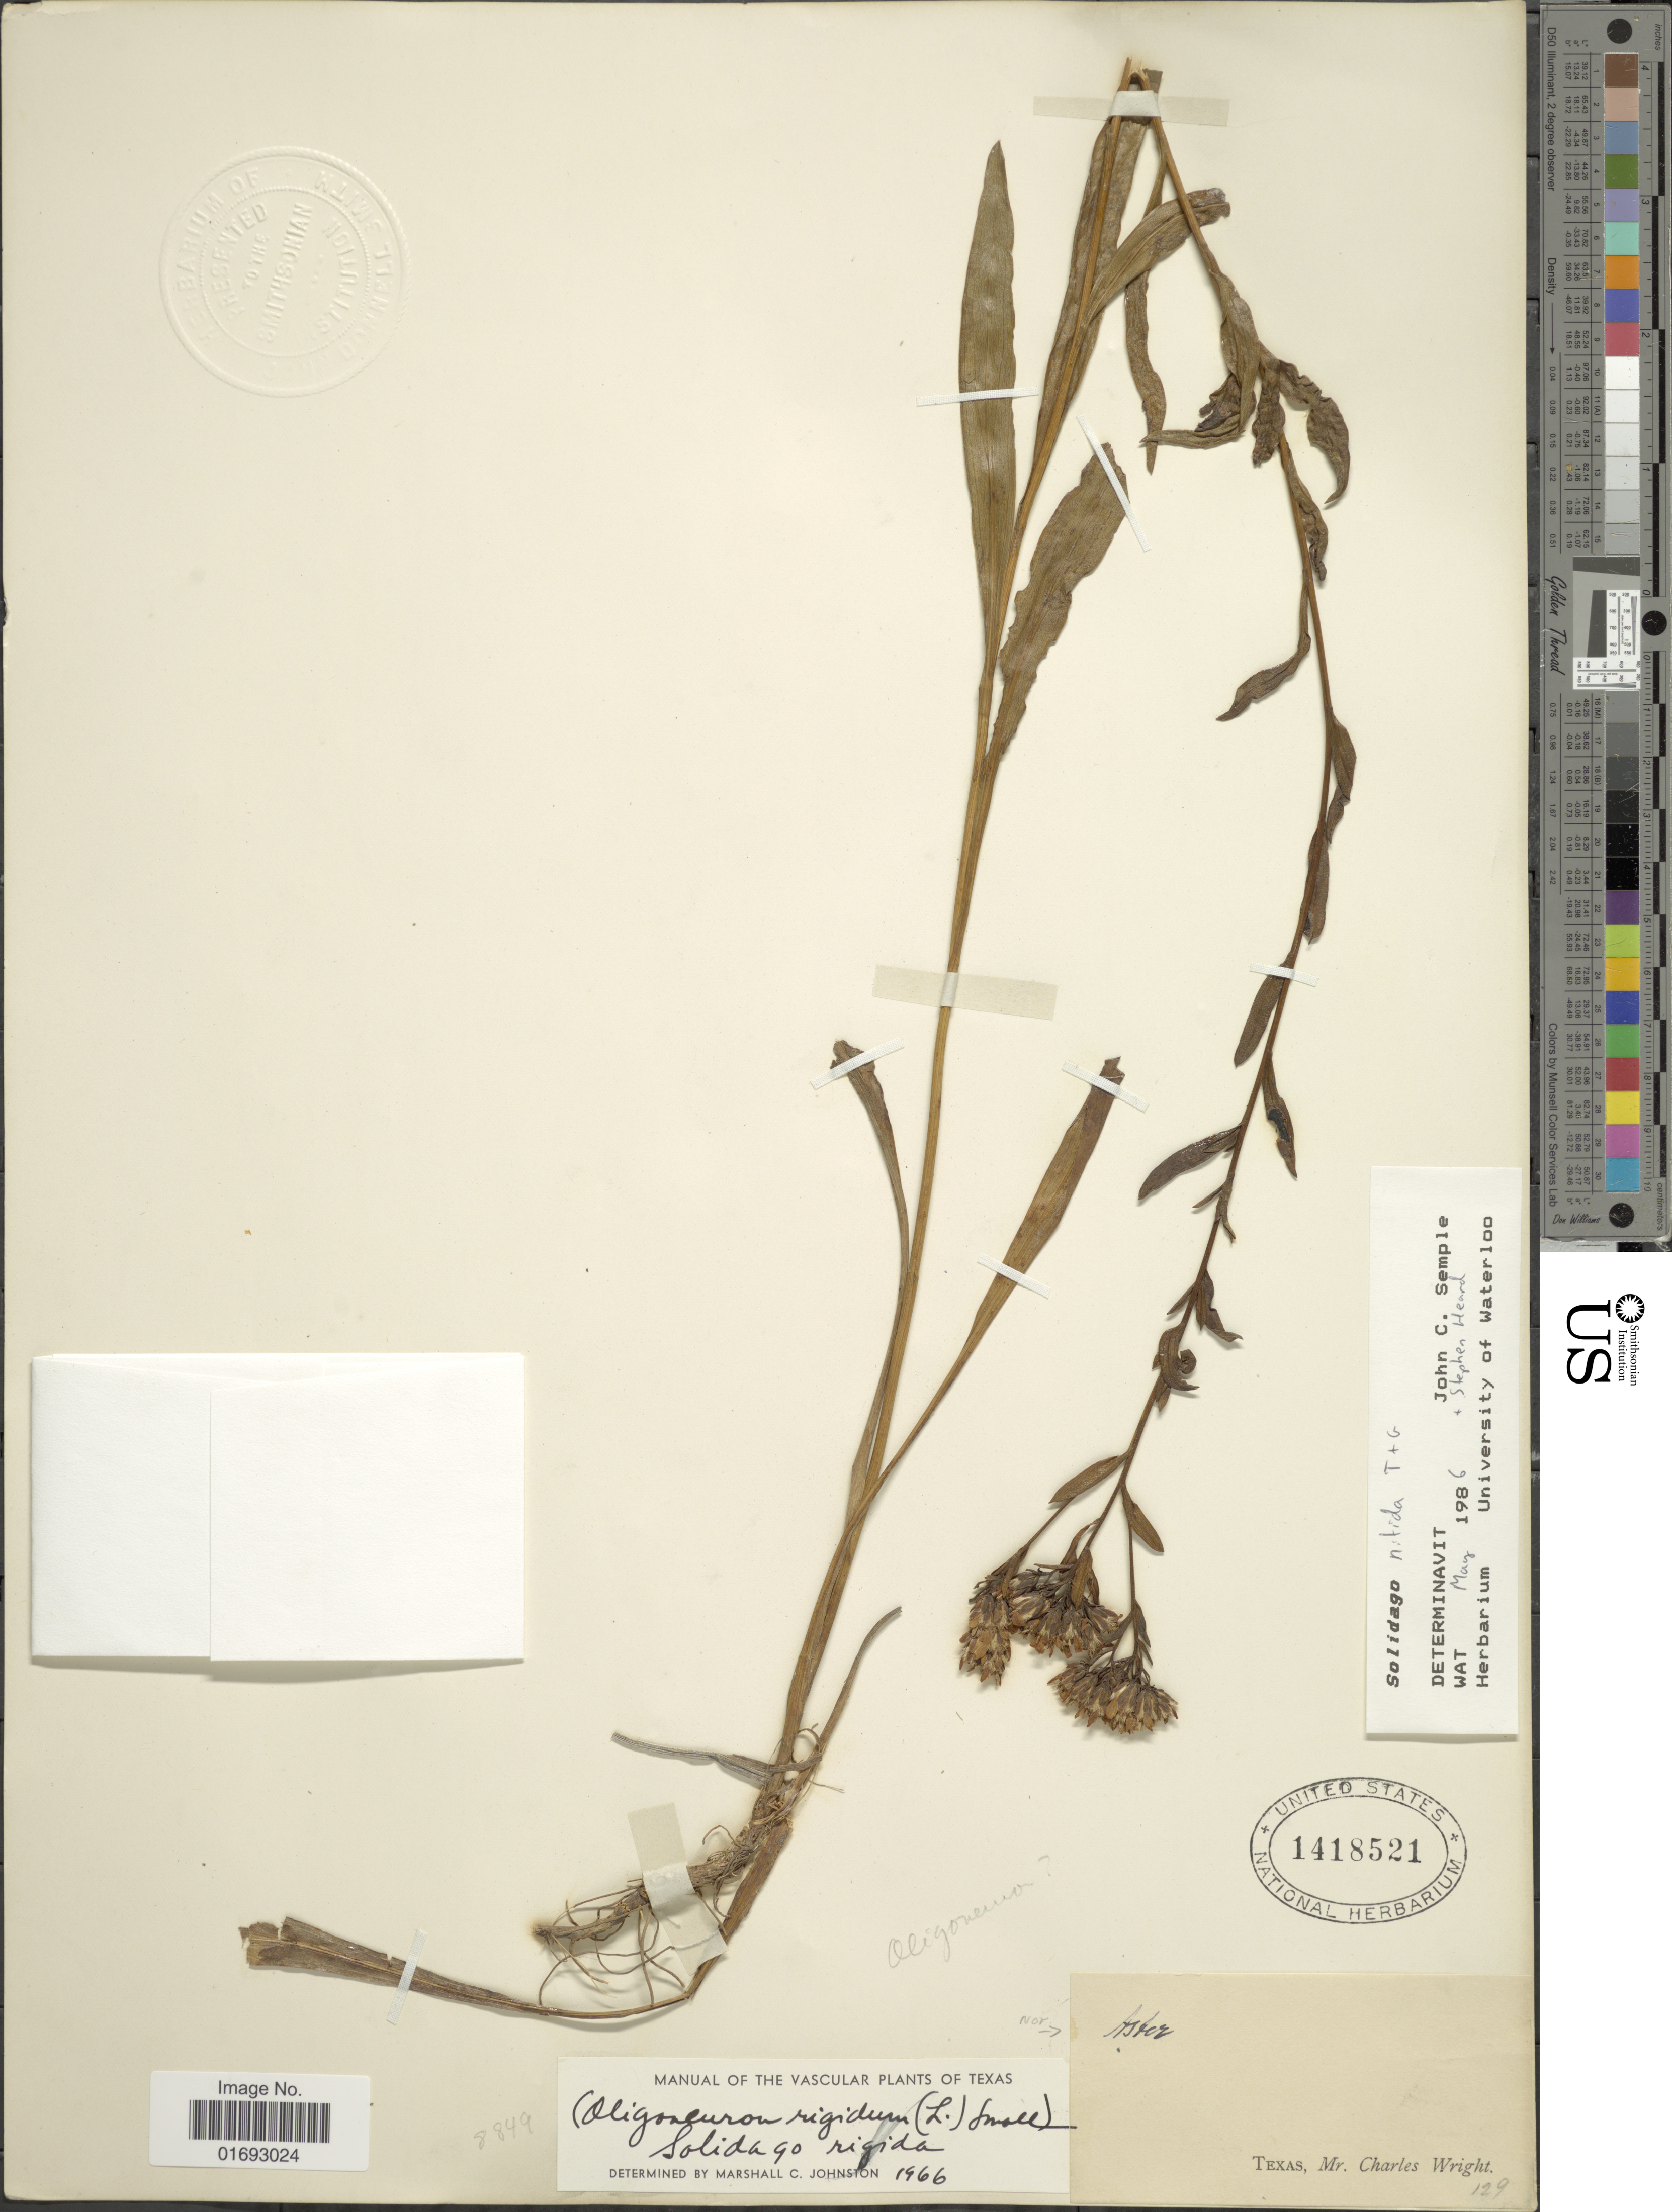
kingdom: Plantae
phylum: Tracheophyta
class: Magnoliopsida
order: Asterales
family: Asteraceae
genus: Oligoneuron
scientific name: Oligoneuron nitidum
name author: (Torr. & A. Gray) Small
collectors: C. Wright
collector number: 129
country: United States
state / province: Texas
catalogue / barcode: US 1418521